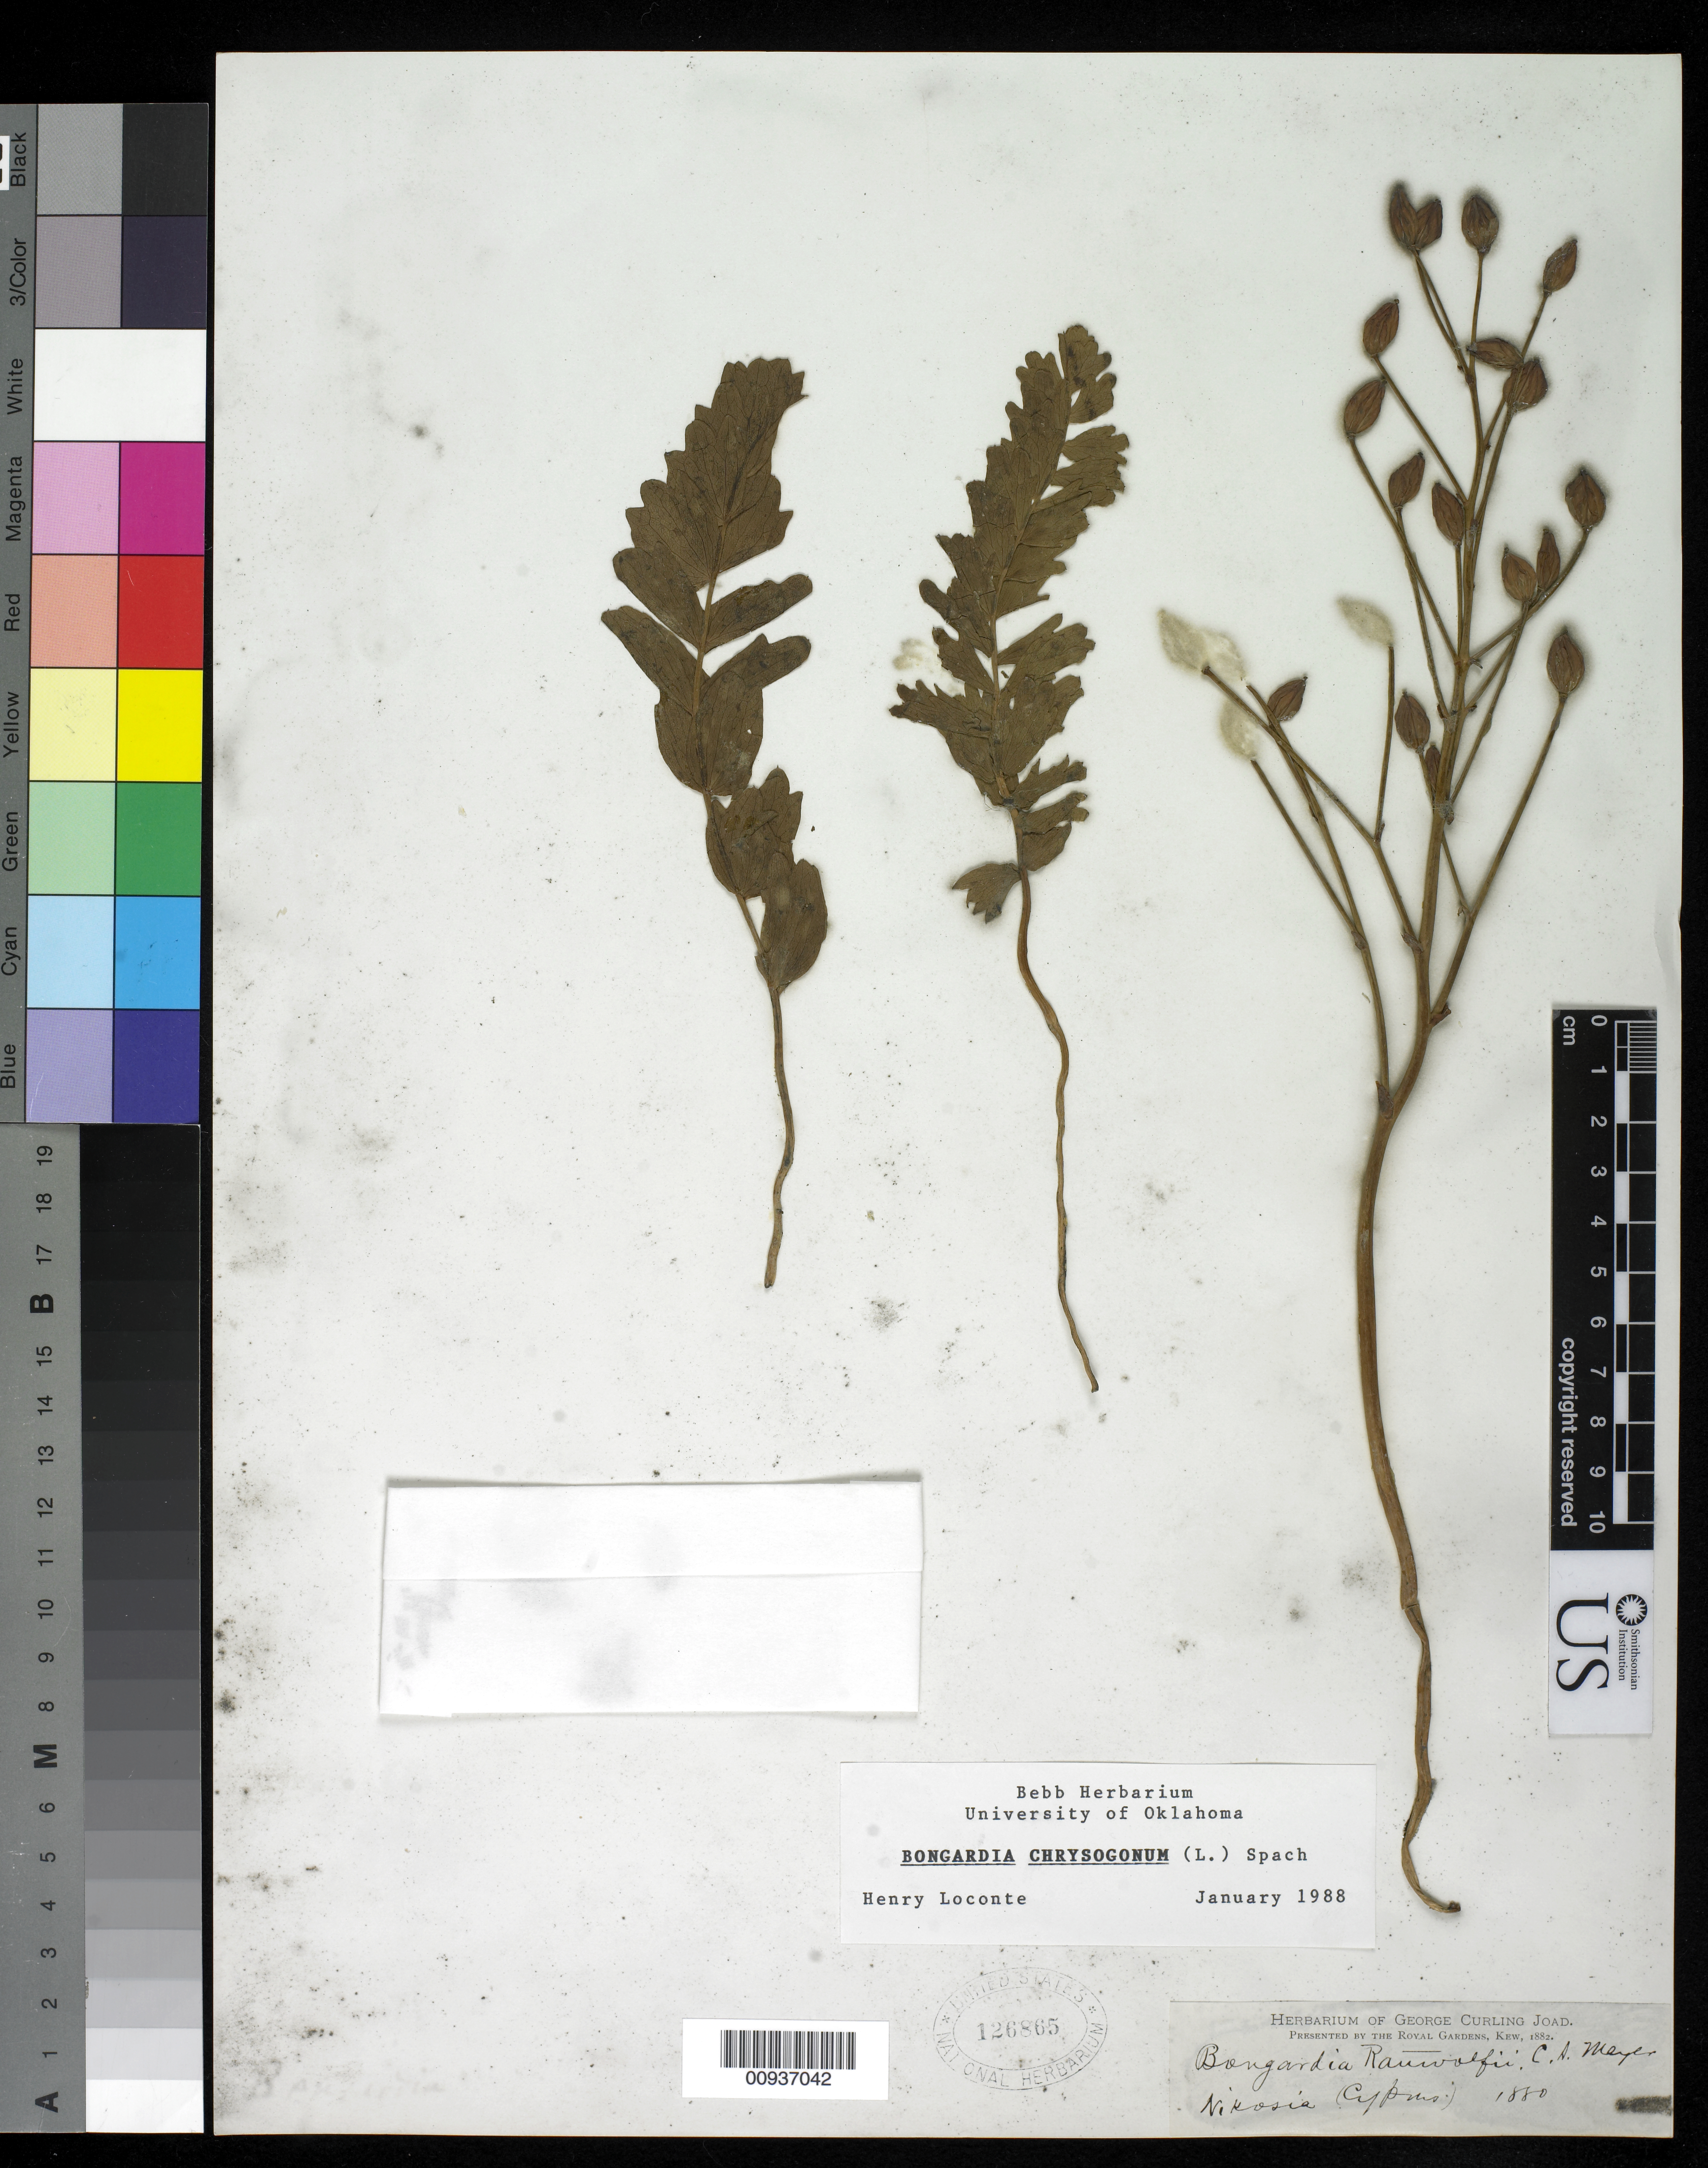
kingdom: Plantae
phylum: Tracheophyta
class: Magnoliopsida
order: Ranunculales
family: Berberidaceae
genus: Leontice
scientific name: Leontice chrysogonum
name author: L.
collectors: C. A. Meyer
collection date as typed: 1880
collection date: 1880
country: Cyprus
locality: Nikosia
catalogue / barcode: US 126865